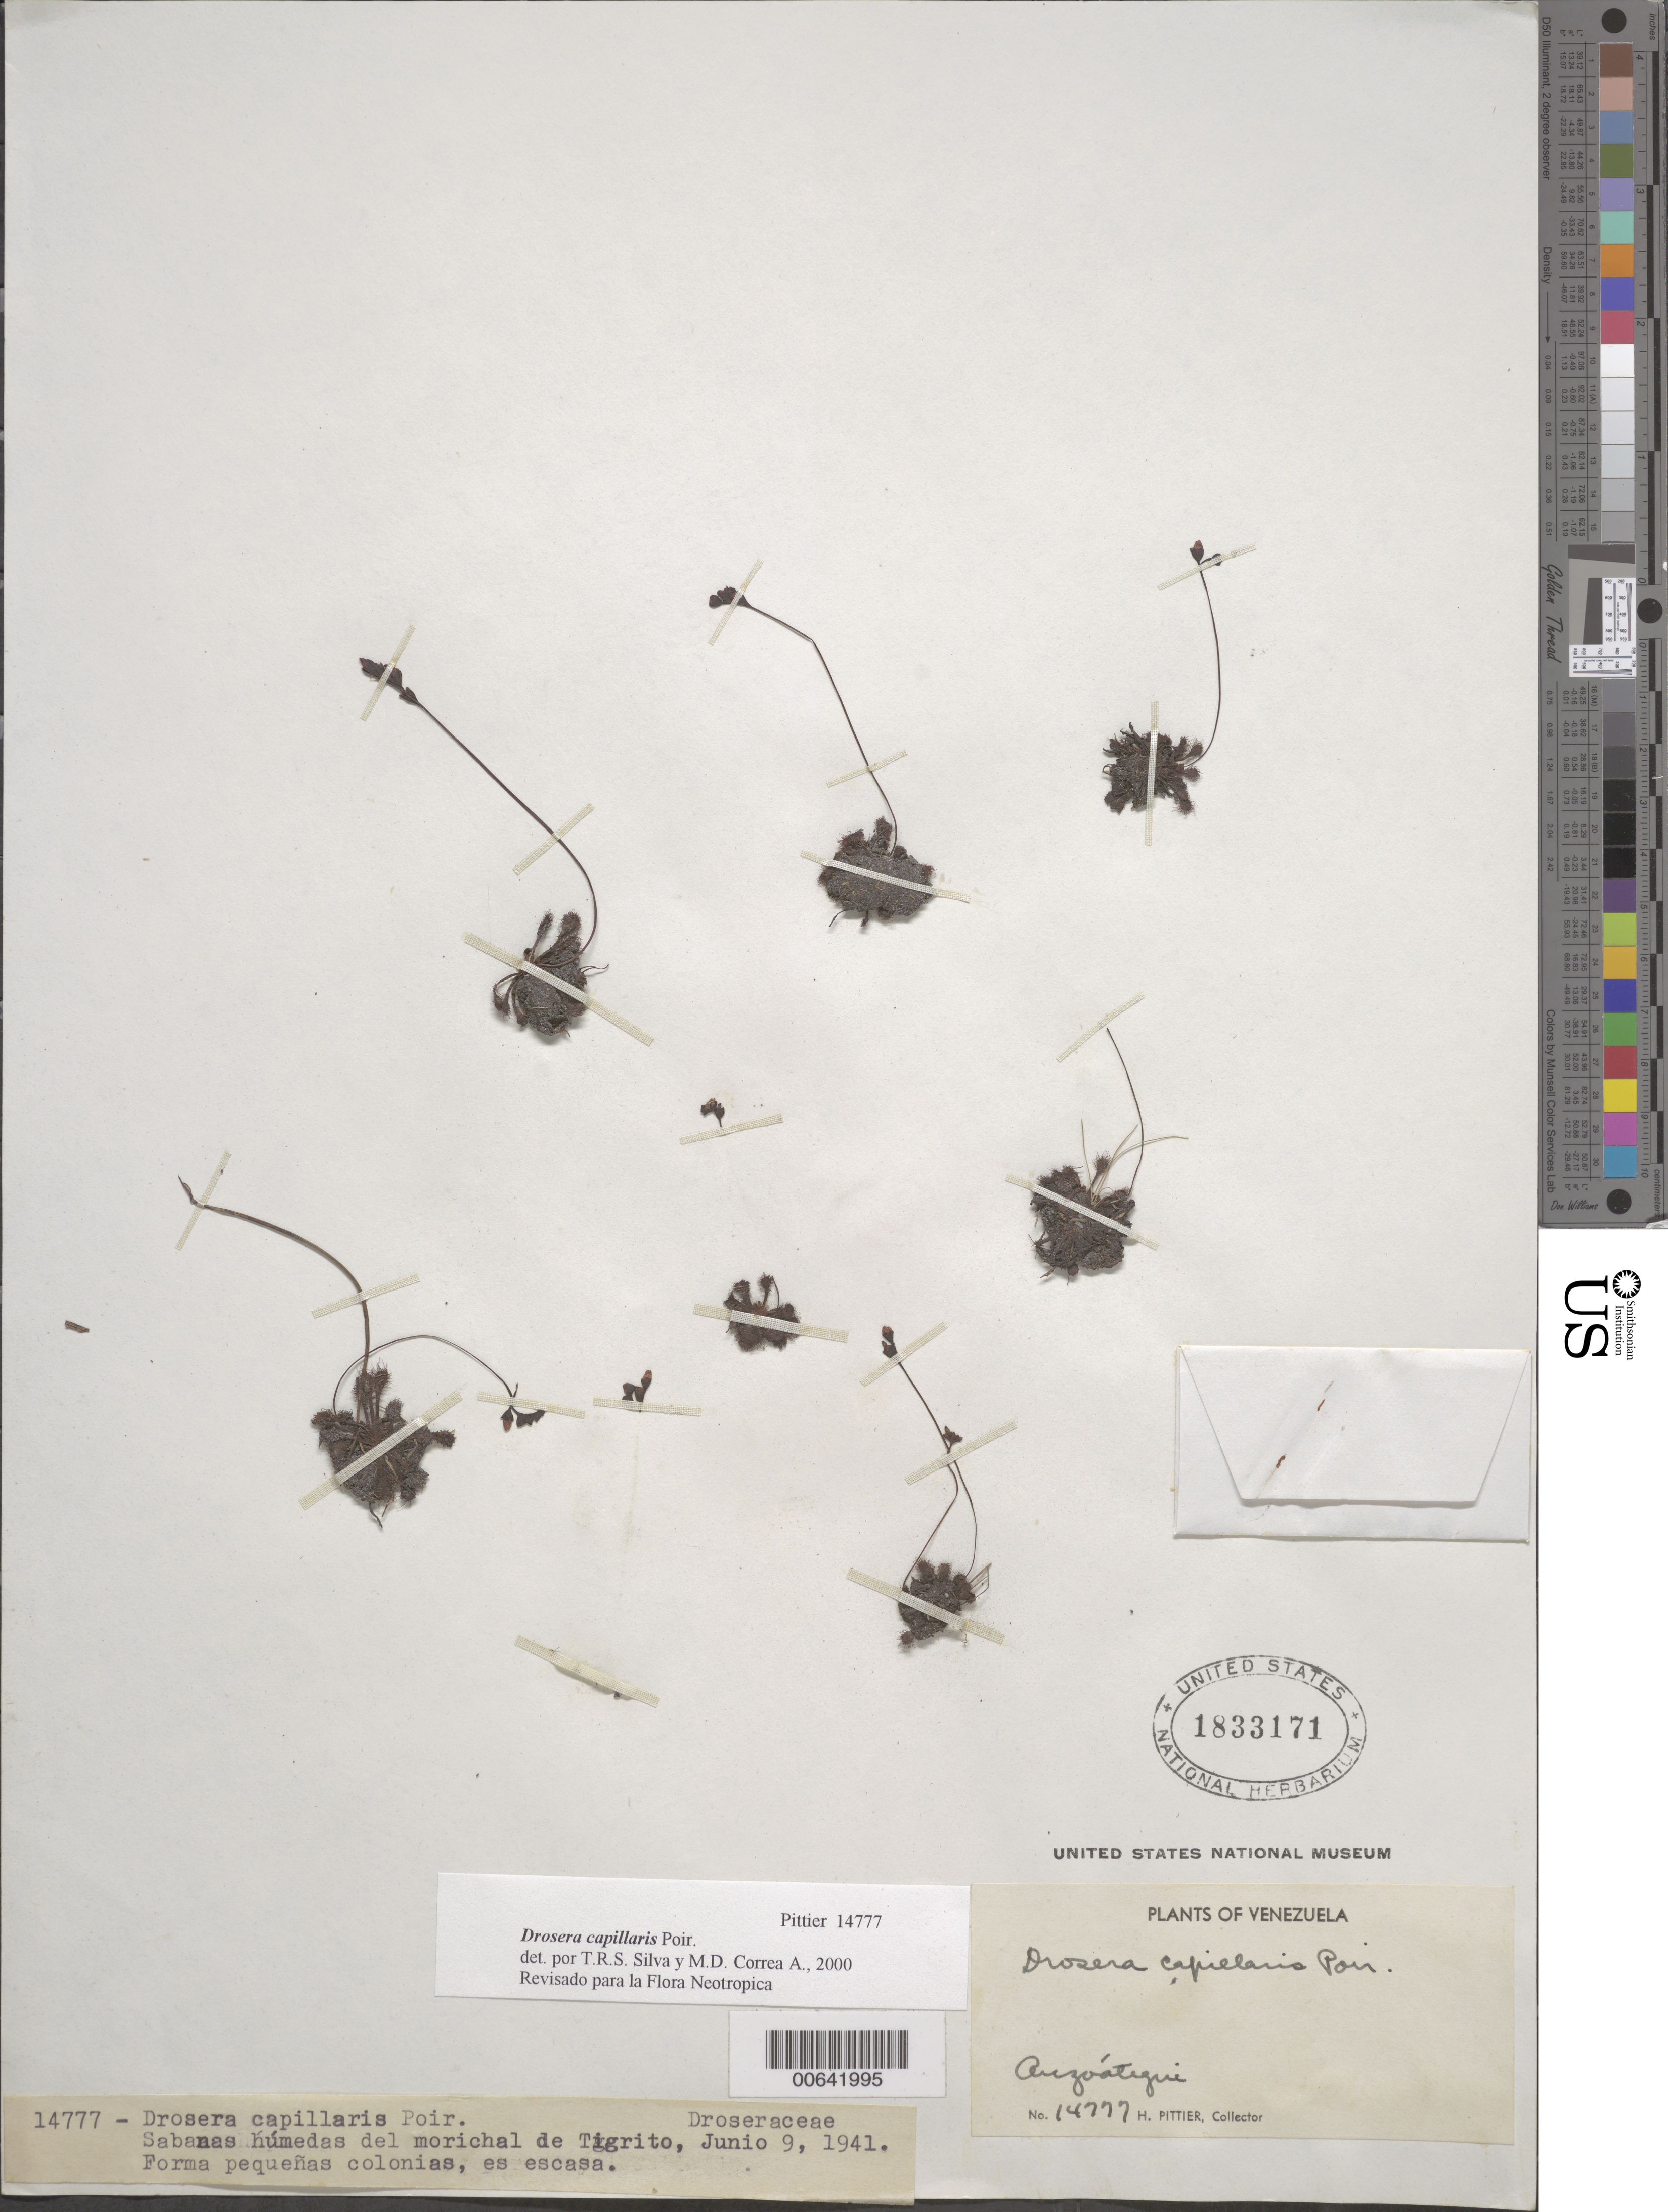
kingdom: Plantae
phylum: Tracheophyta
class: Magnoliopsida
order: Caryophyllales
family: Droseraceae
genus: Drosera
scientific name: Drosera capillaris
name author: Poir.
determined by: Silva, T. R. S. & Correa A. , M. D.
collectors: H. F. Pittier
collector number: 14777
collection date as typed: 09 Jun 1941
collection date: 1941-06-09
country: Venezuela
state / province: Anzoátegui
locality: Tigrito.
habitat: Sabanas húmedas del morichal.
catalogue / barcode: US 1833171